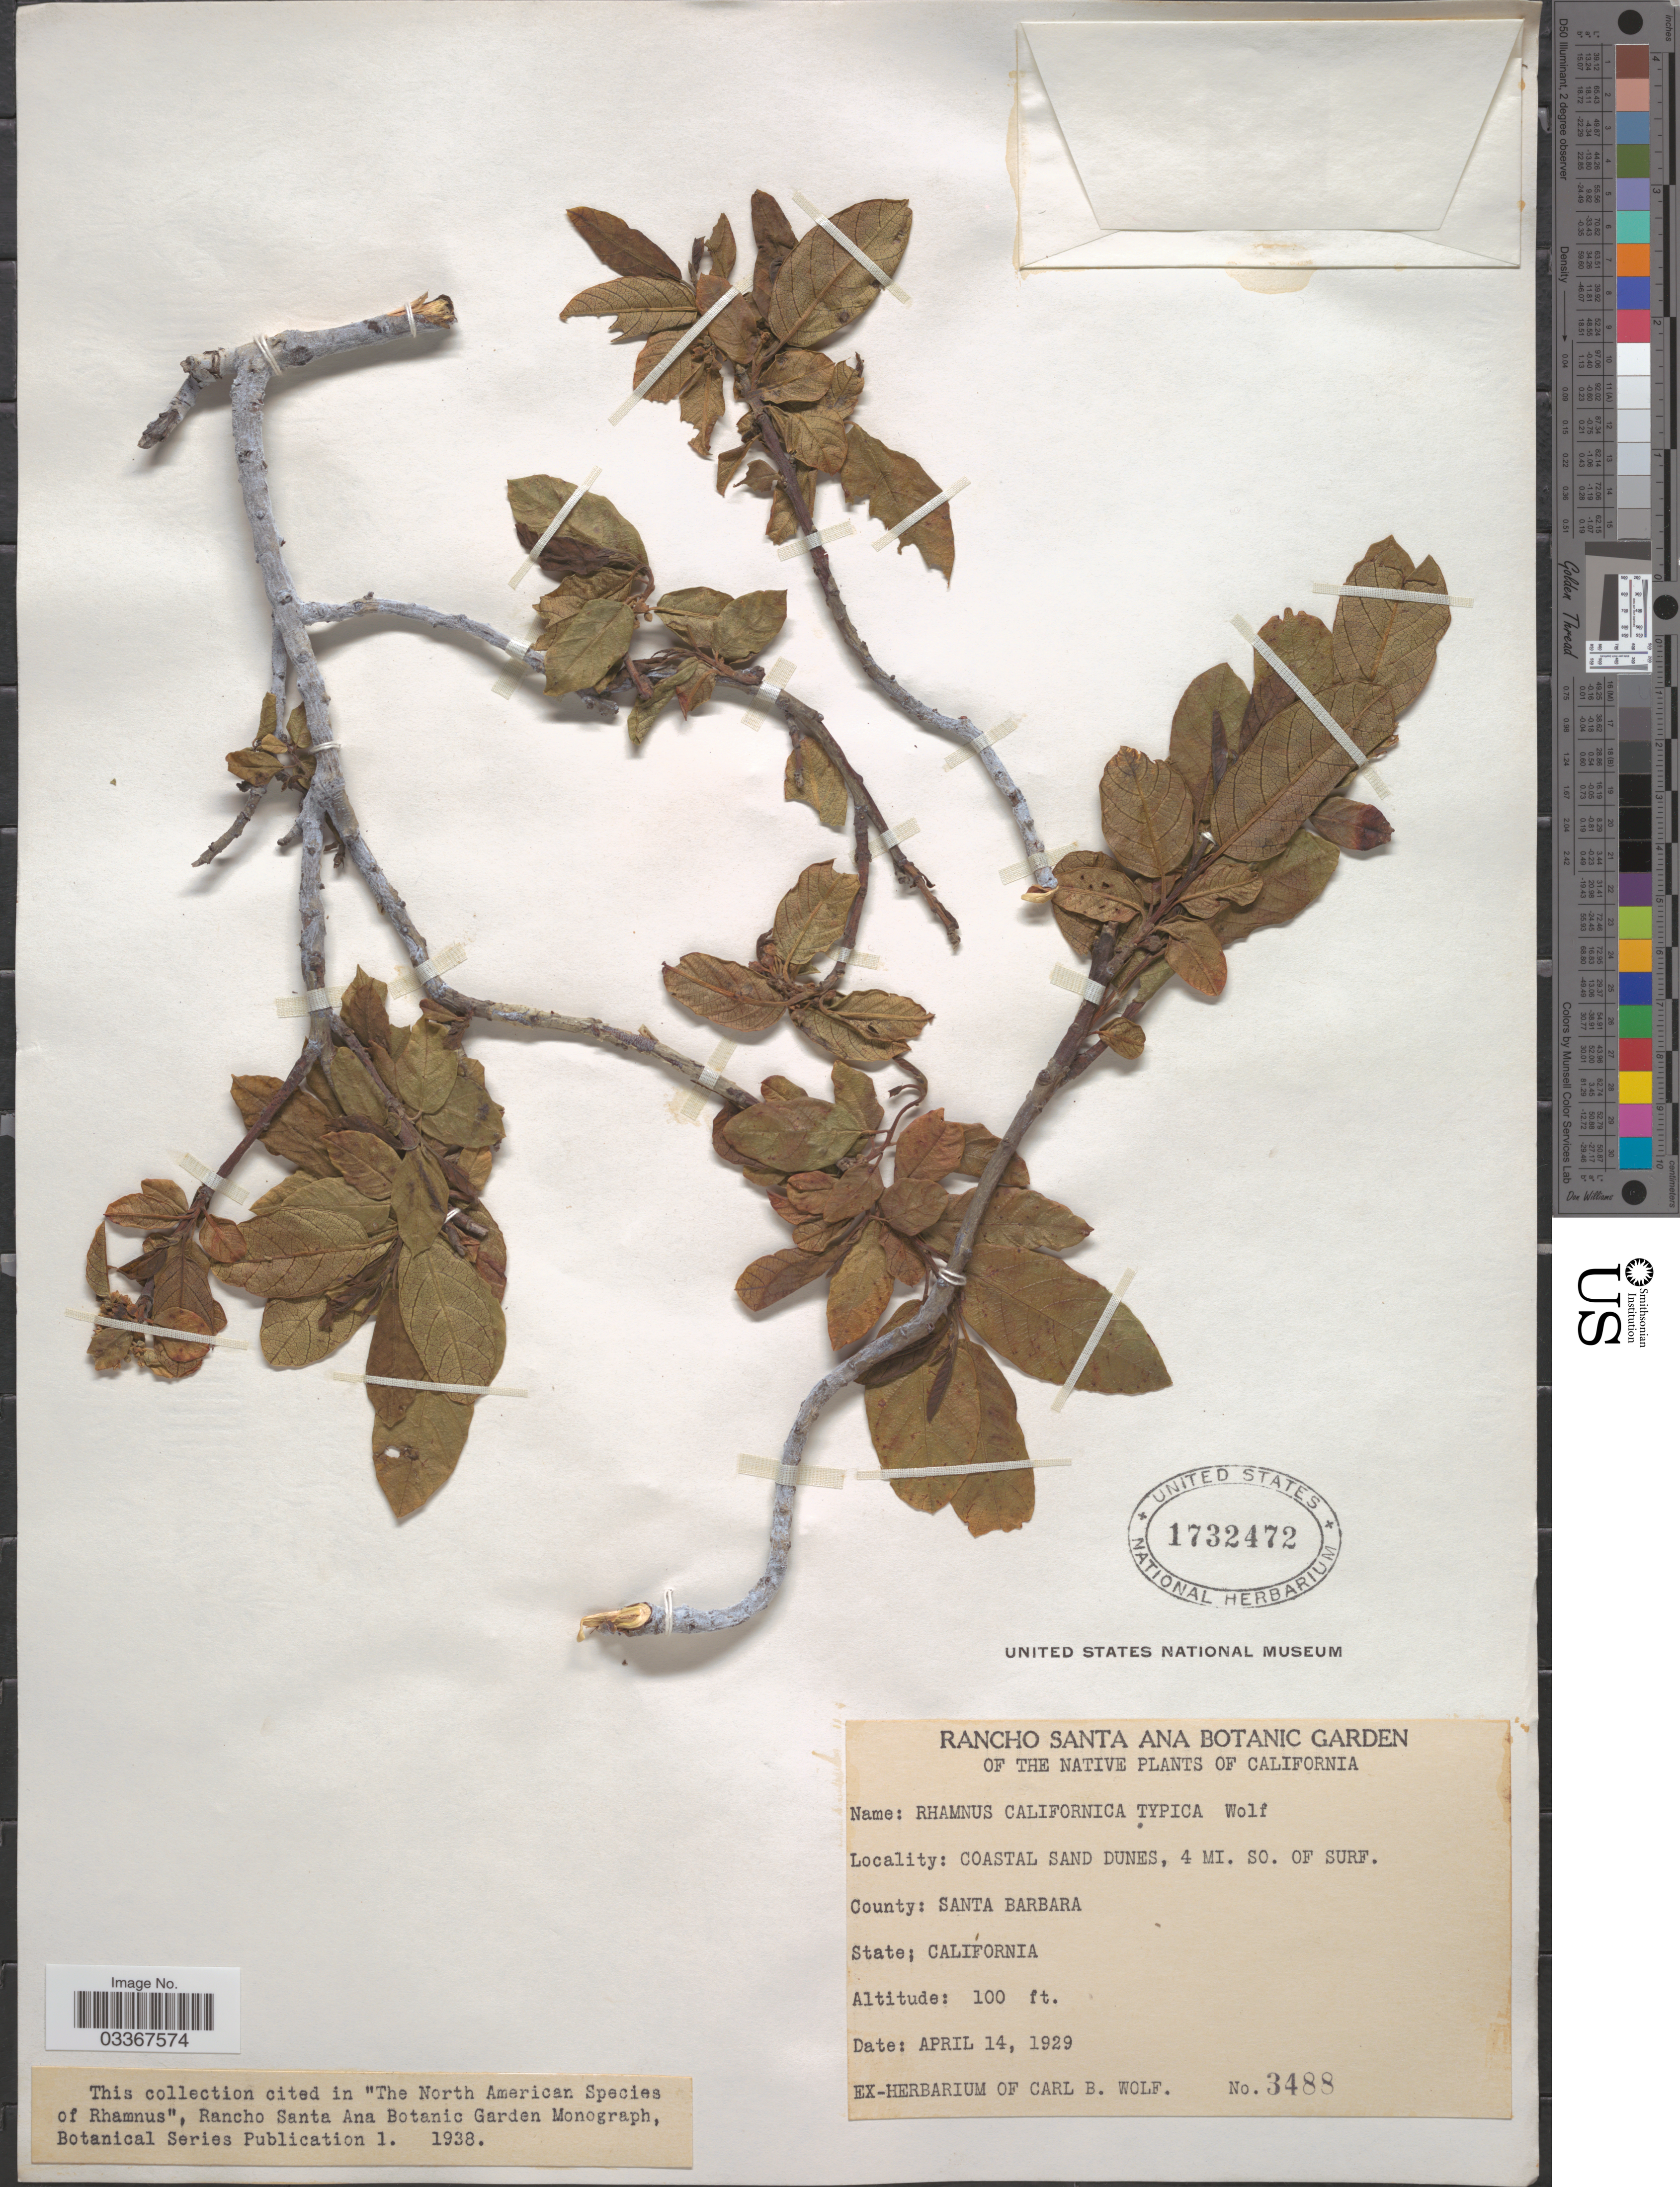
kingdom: Plantae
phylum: Tracheophyta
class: Magnoliopsida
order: Rosales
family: Rhamnaceae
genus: Frangula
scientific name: Frangula californica subsp. californica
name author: (Eschsch.) A. Gray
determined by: Strong, Mark T., (BOT), Smithsonian Institution - National Museum of Natural History (UNITED STATES)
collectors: ex herb. Carl B. Wolf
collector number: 3488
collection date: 1929-04-14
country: United States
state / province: California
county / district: Santa Barbara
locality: Coastal sand dunes, 4 mi. SO. of Surf, County: Santa Barbara.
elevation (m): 30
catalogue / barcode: US 1732472